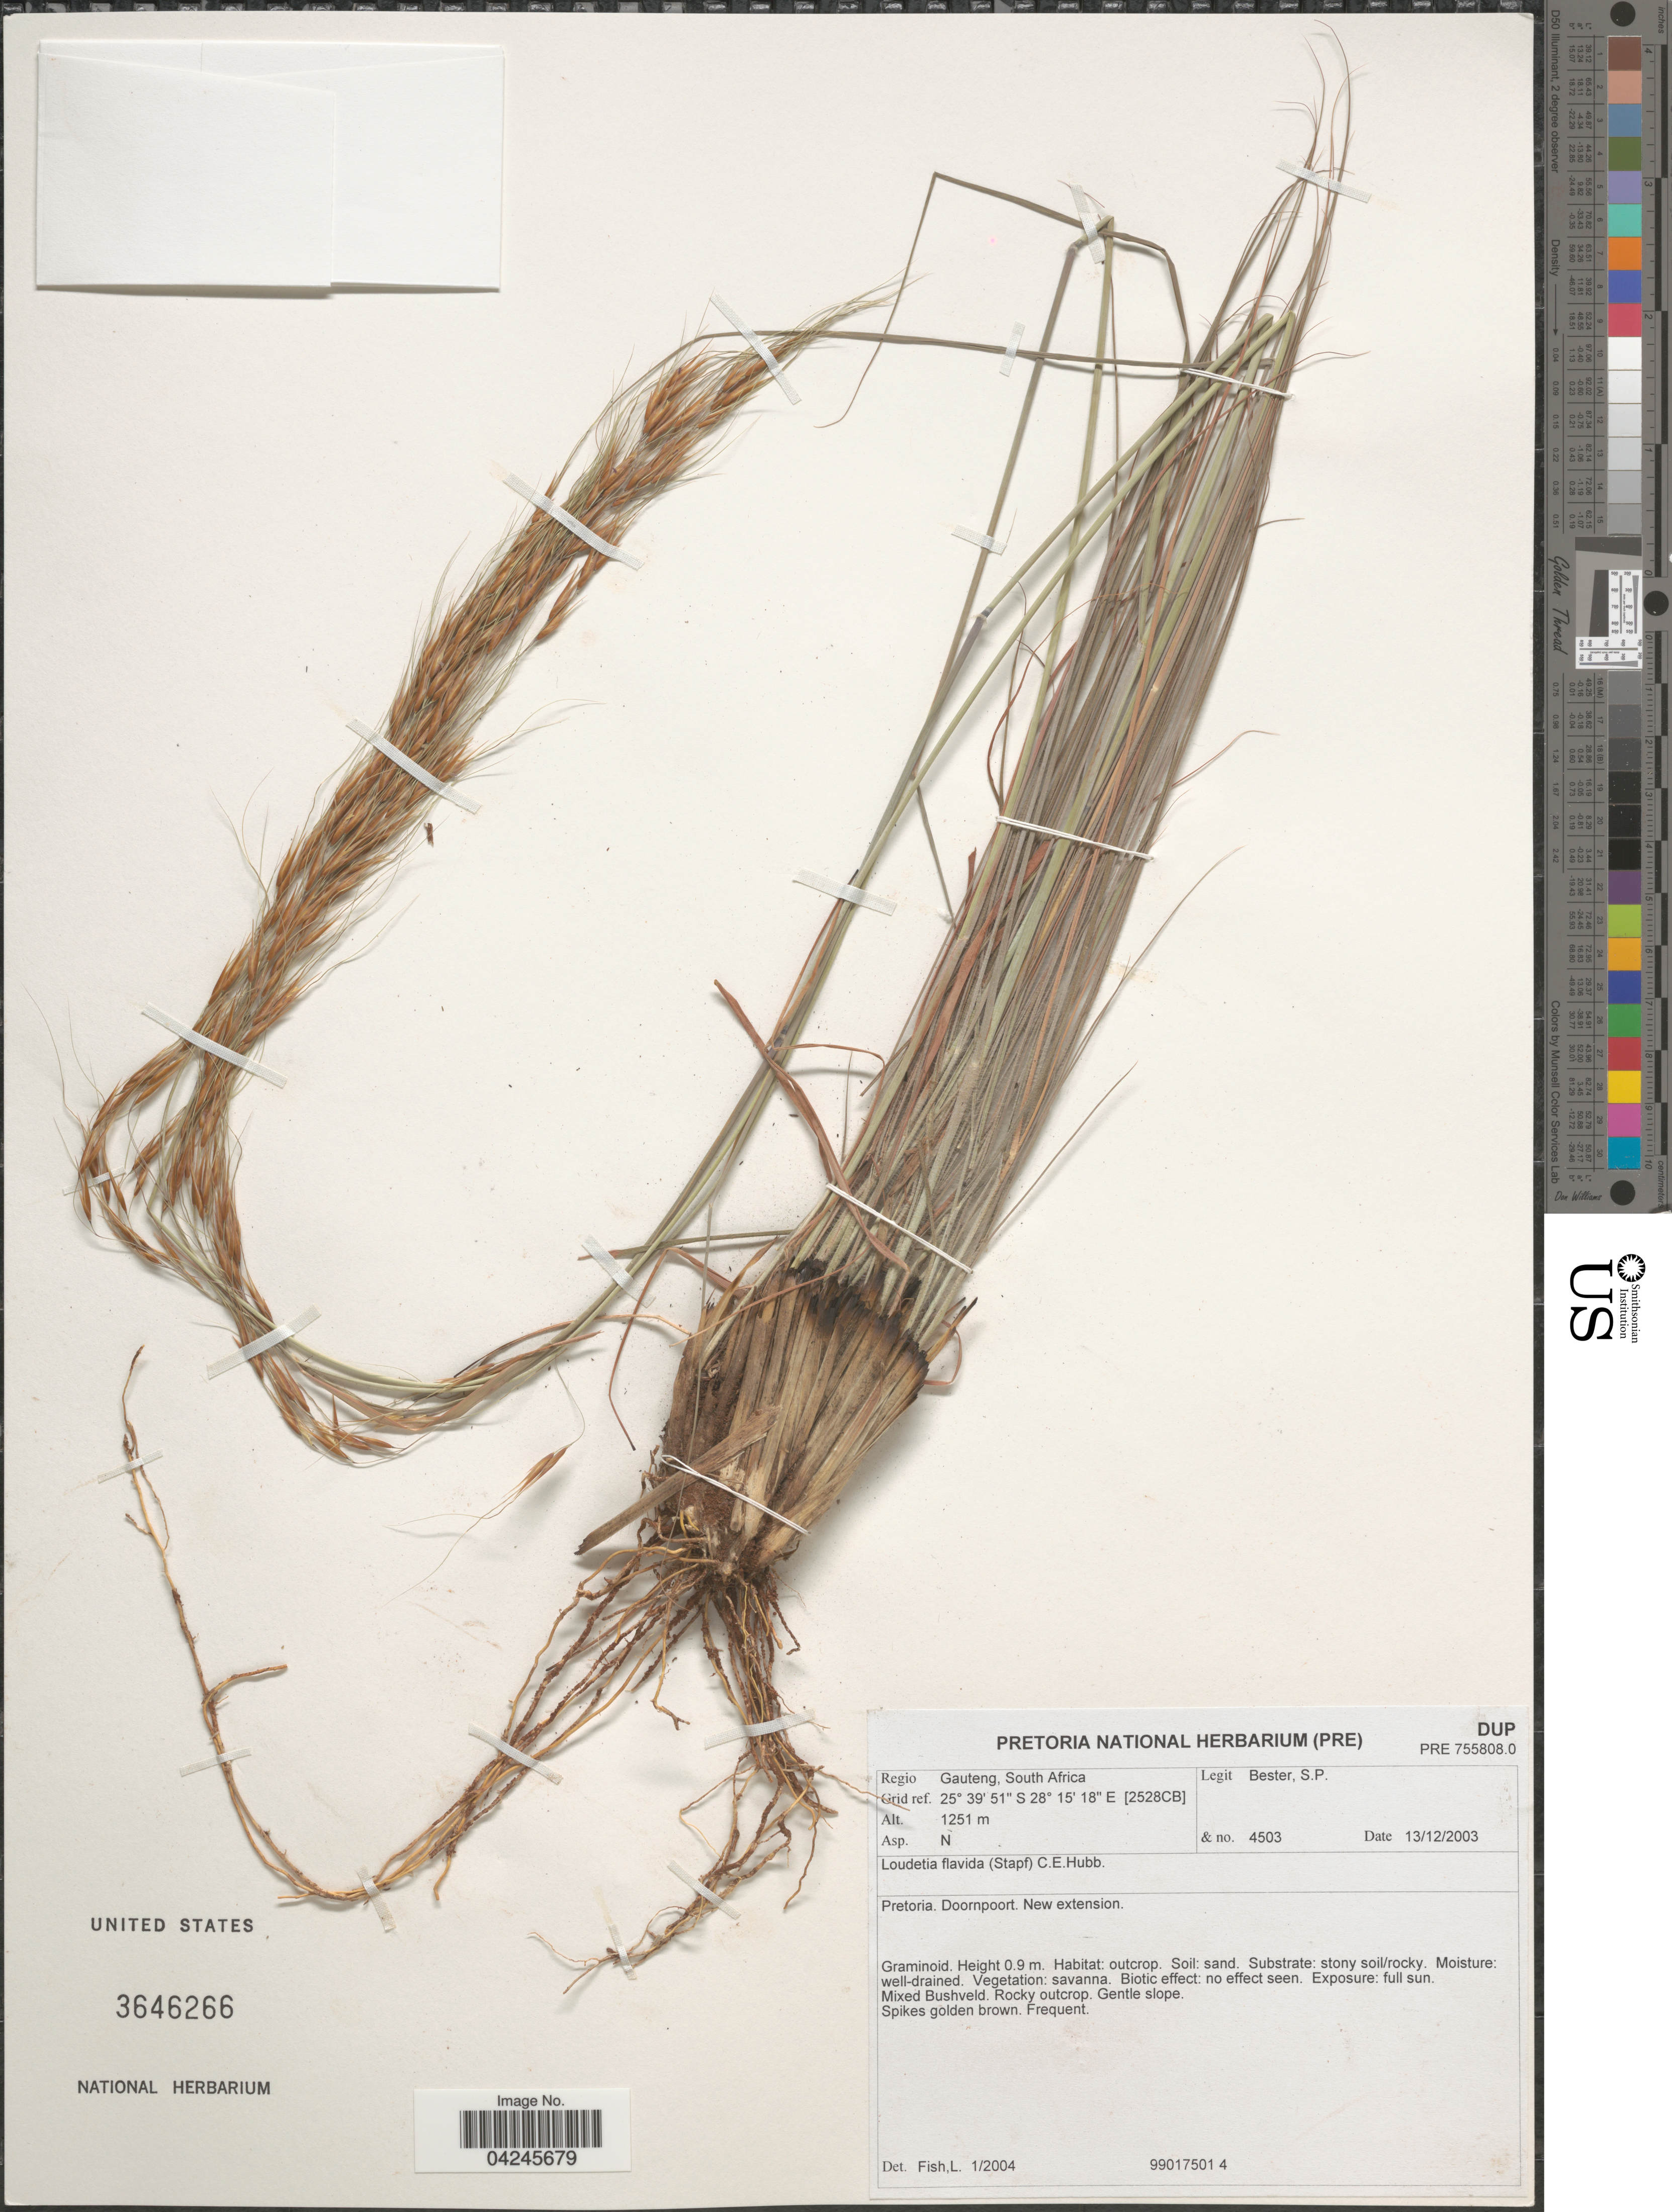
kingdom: Plantae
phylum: Tracheophyta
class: Liliopsida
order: Poales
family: Poaceae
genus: Loudetia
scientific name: Loudetia flavida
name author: (Stapf) C.E. Hubb.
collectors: S. Bester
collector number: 4503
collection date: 2003-12-13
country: South Africa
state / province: Gauteng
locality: Regio Gauteng. Grid ref. [2525CB]. Asp. N. Pretoria. Doornpoort. New extension.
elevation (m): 1251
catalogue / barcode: US 3646266